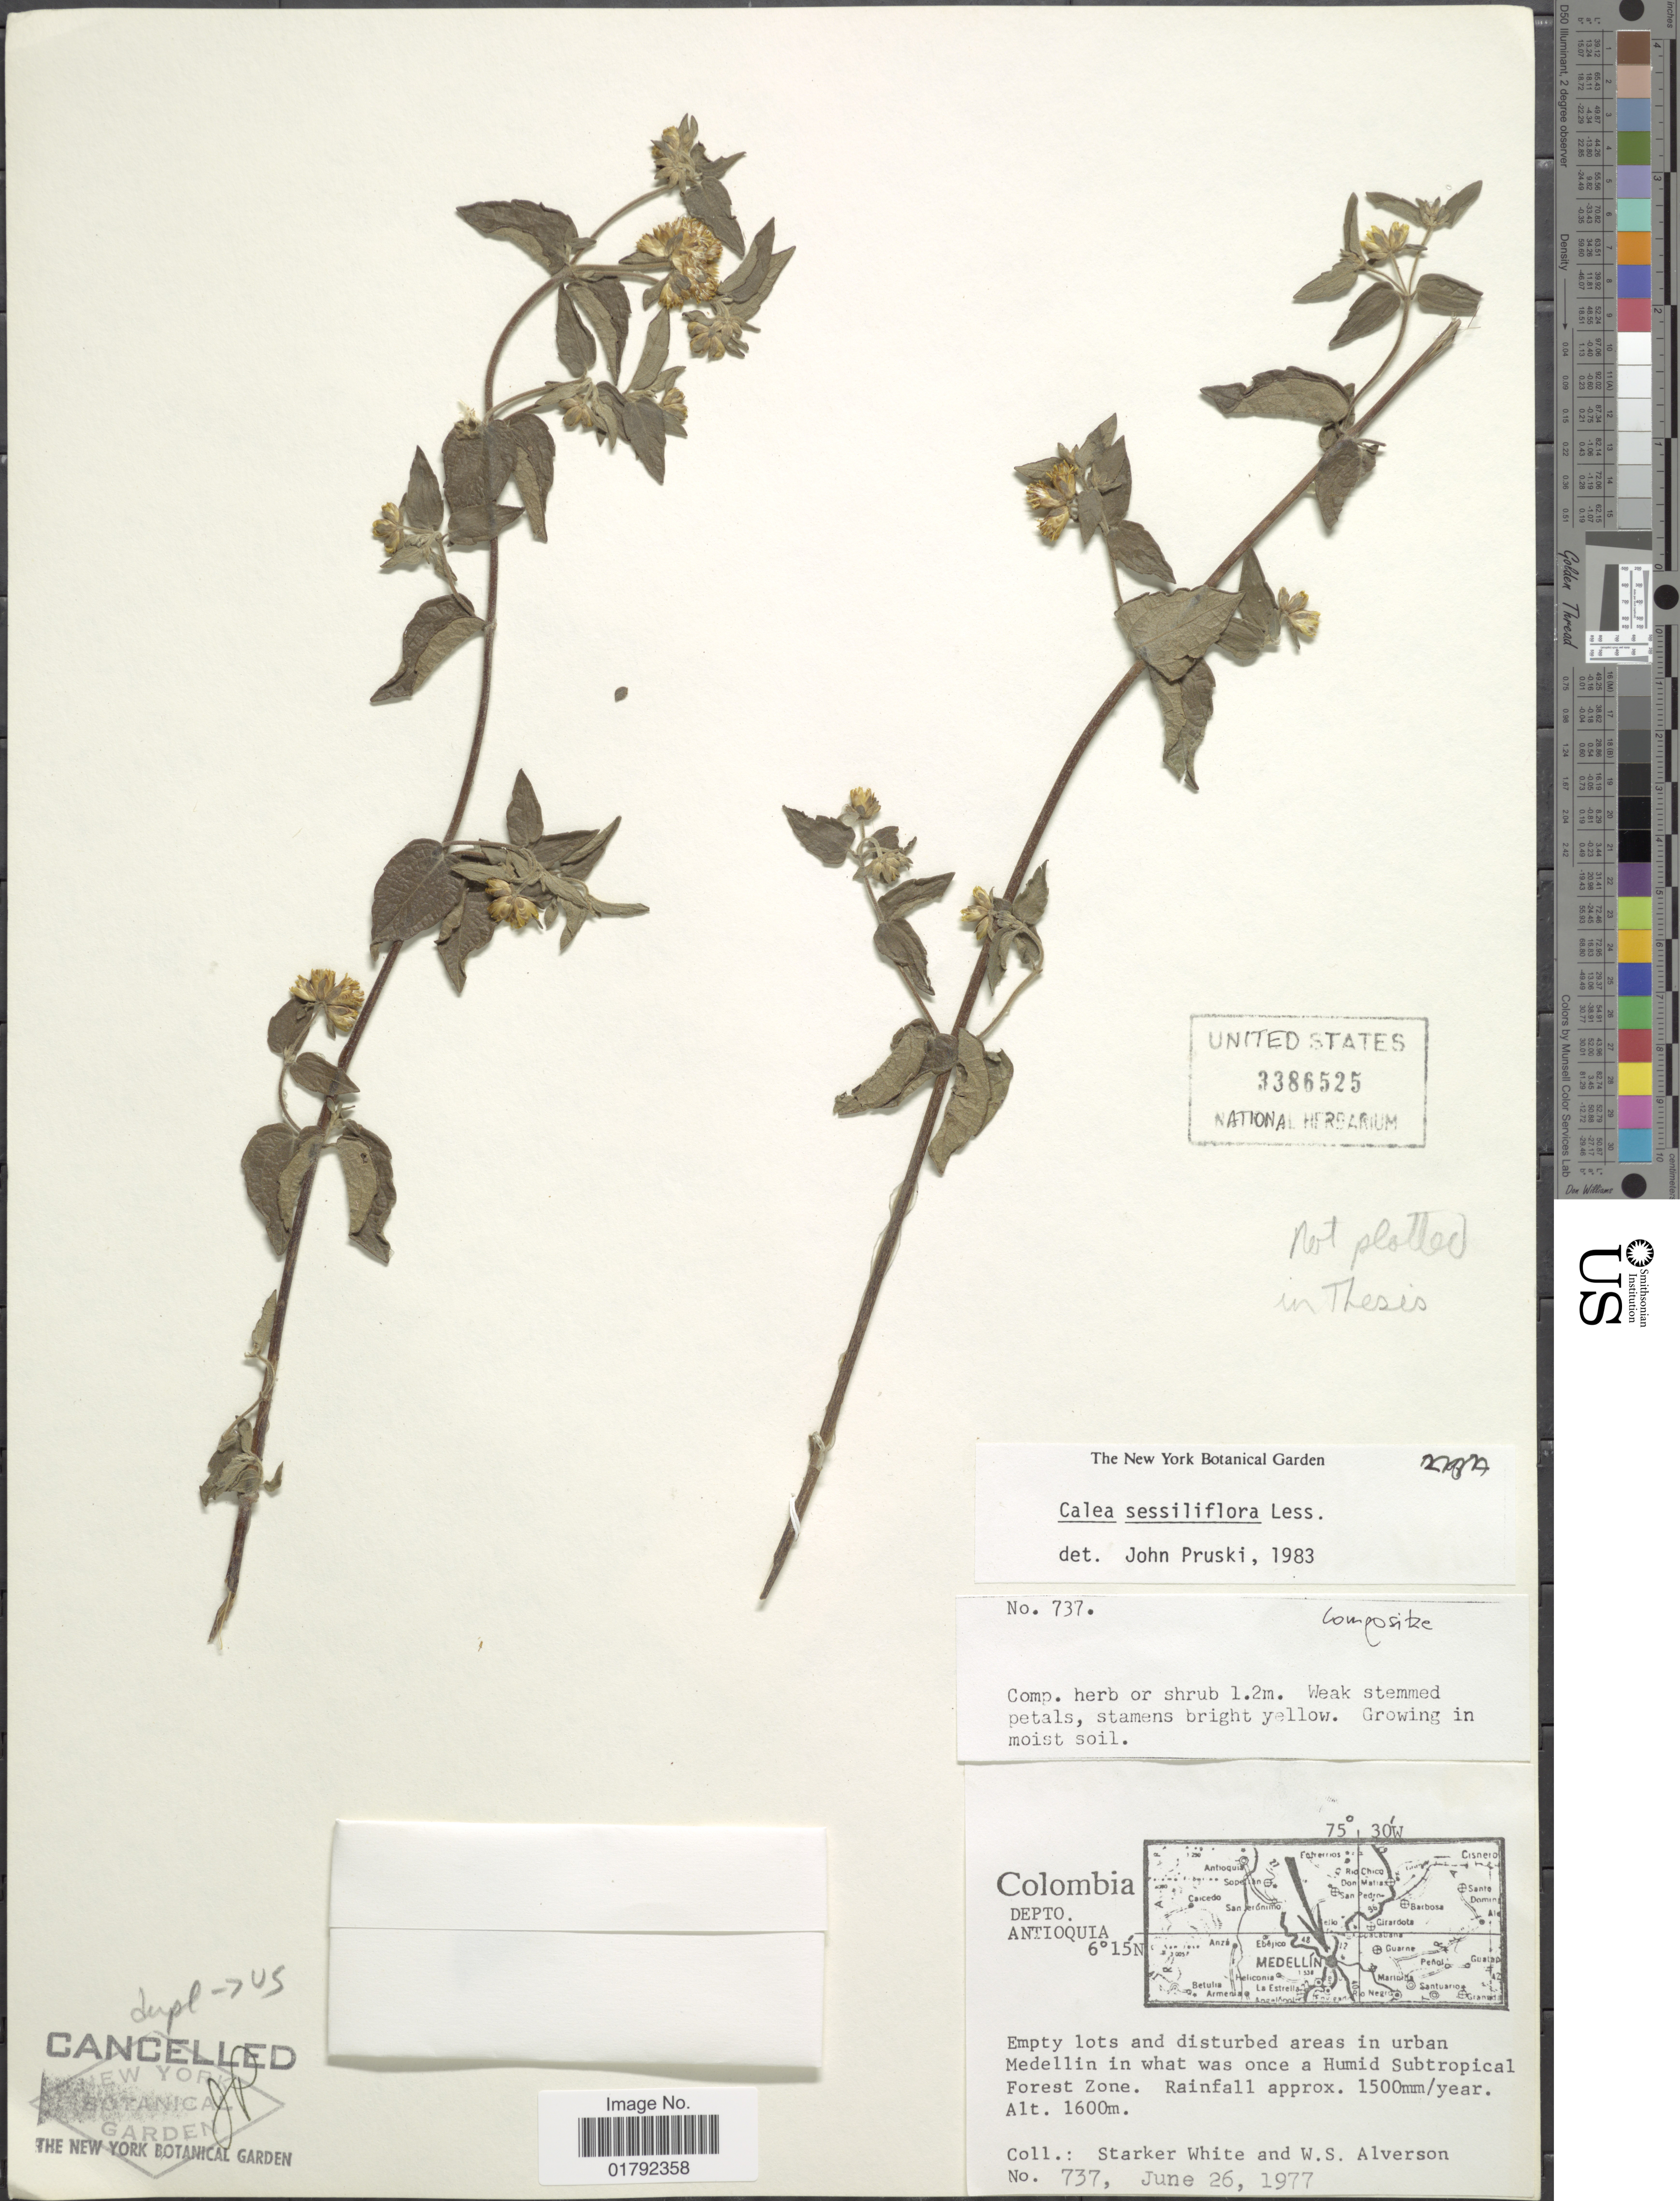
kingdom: Plantae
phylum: Tracheophyta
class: Magnoliopsida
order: Asterales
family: Asteraceae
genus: Calea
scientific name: Calea sessiliflora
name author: Less.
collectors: S. White & W. S. Alverson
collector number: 737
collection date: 1977-06-26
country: Colombia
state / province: Antioquia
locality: Empty lots and disturbed areas in urban Medellin in what was once a Humid Subtropical Forest Zone.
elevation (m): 1600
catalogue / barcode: US 3386525